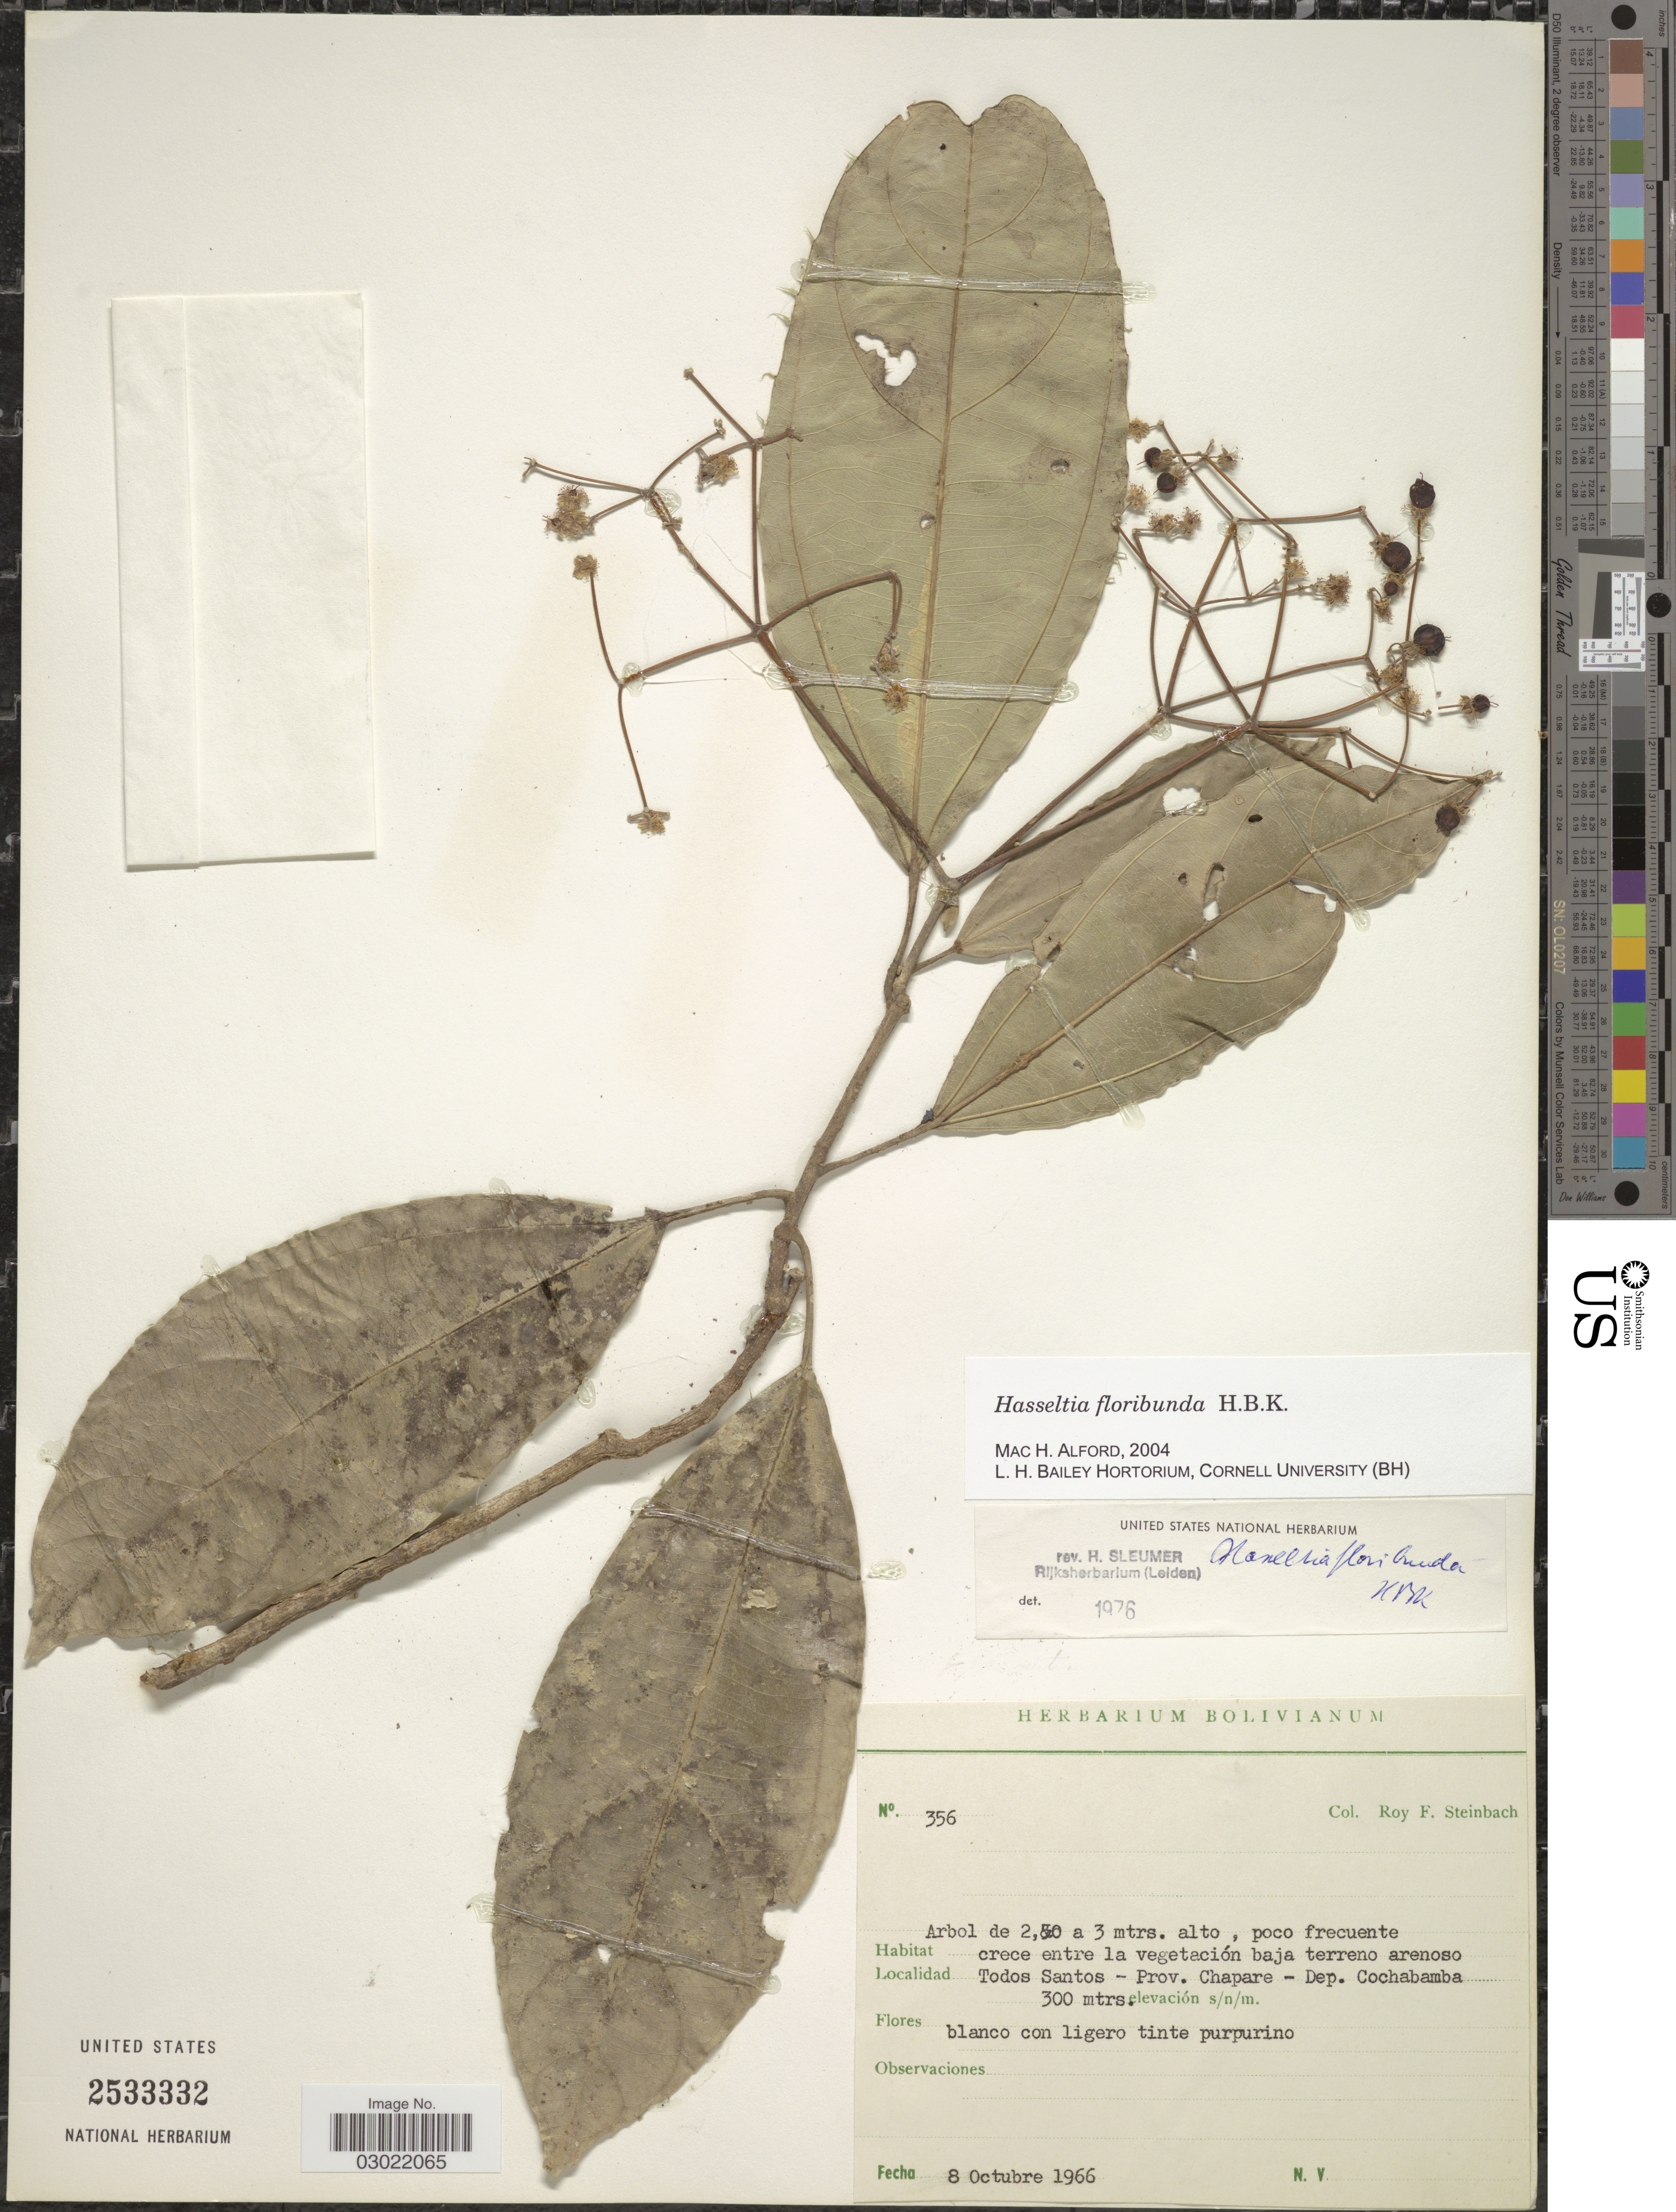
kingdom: Plantae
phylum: Tracheophyta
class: Magnoliopsida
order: Malpighiales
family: Salicaceae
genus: Hasseltia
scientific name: Hasseltia floribunda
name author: Kunth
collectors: R. F. Steinbach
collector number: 356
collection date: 1966-10-08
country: Bolivia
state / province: Cochabamba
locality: Todos Santos - Prov. Chapare - Dep. Cochabamba.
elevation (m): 300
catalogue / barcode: US 2533332